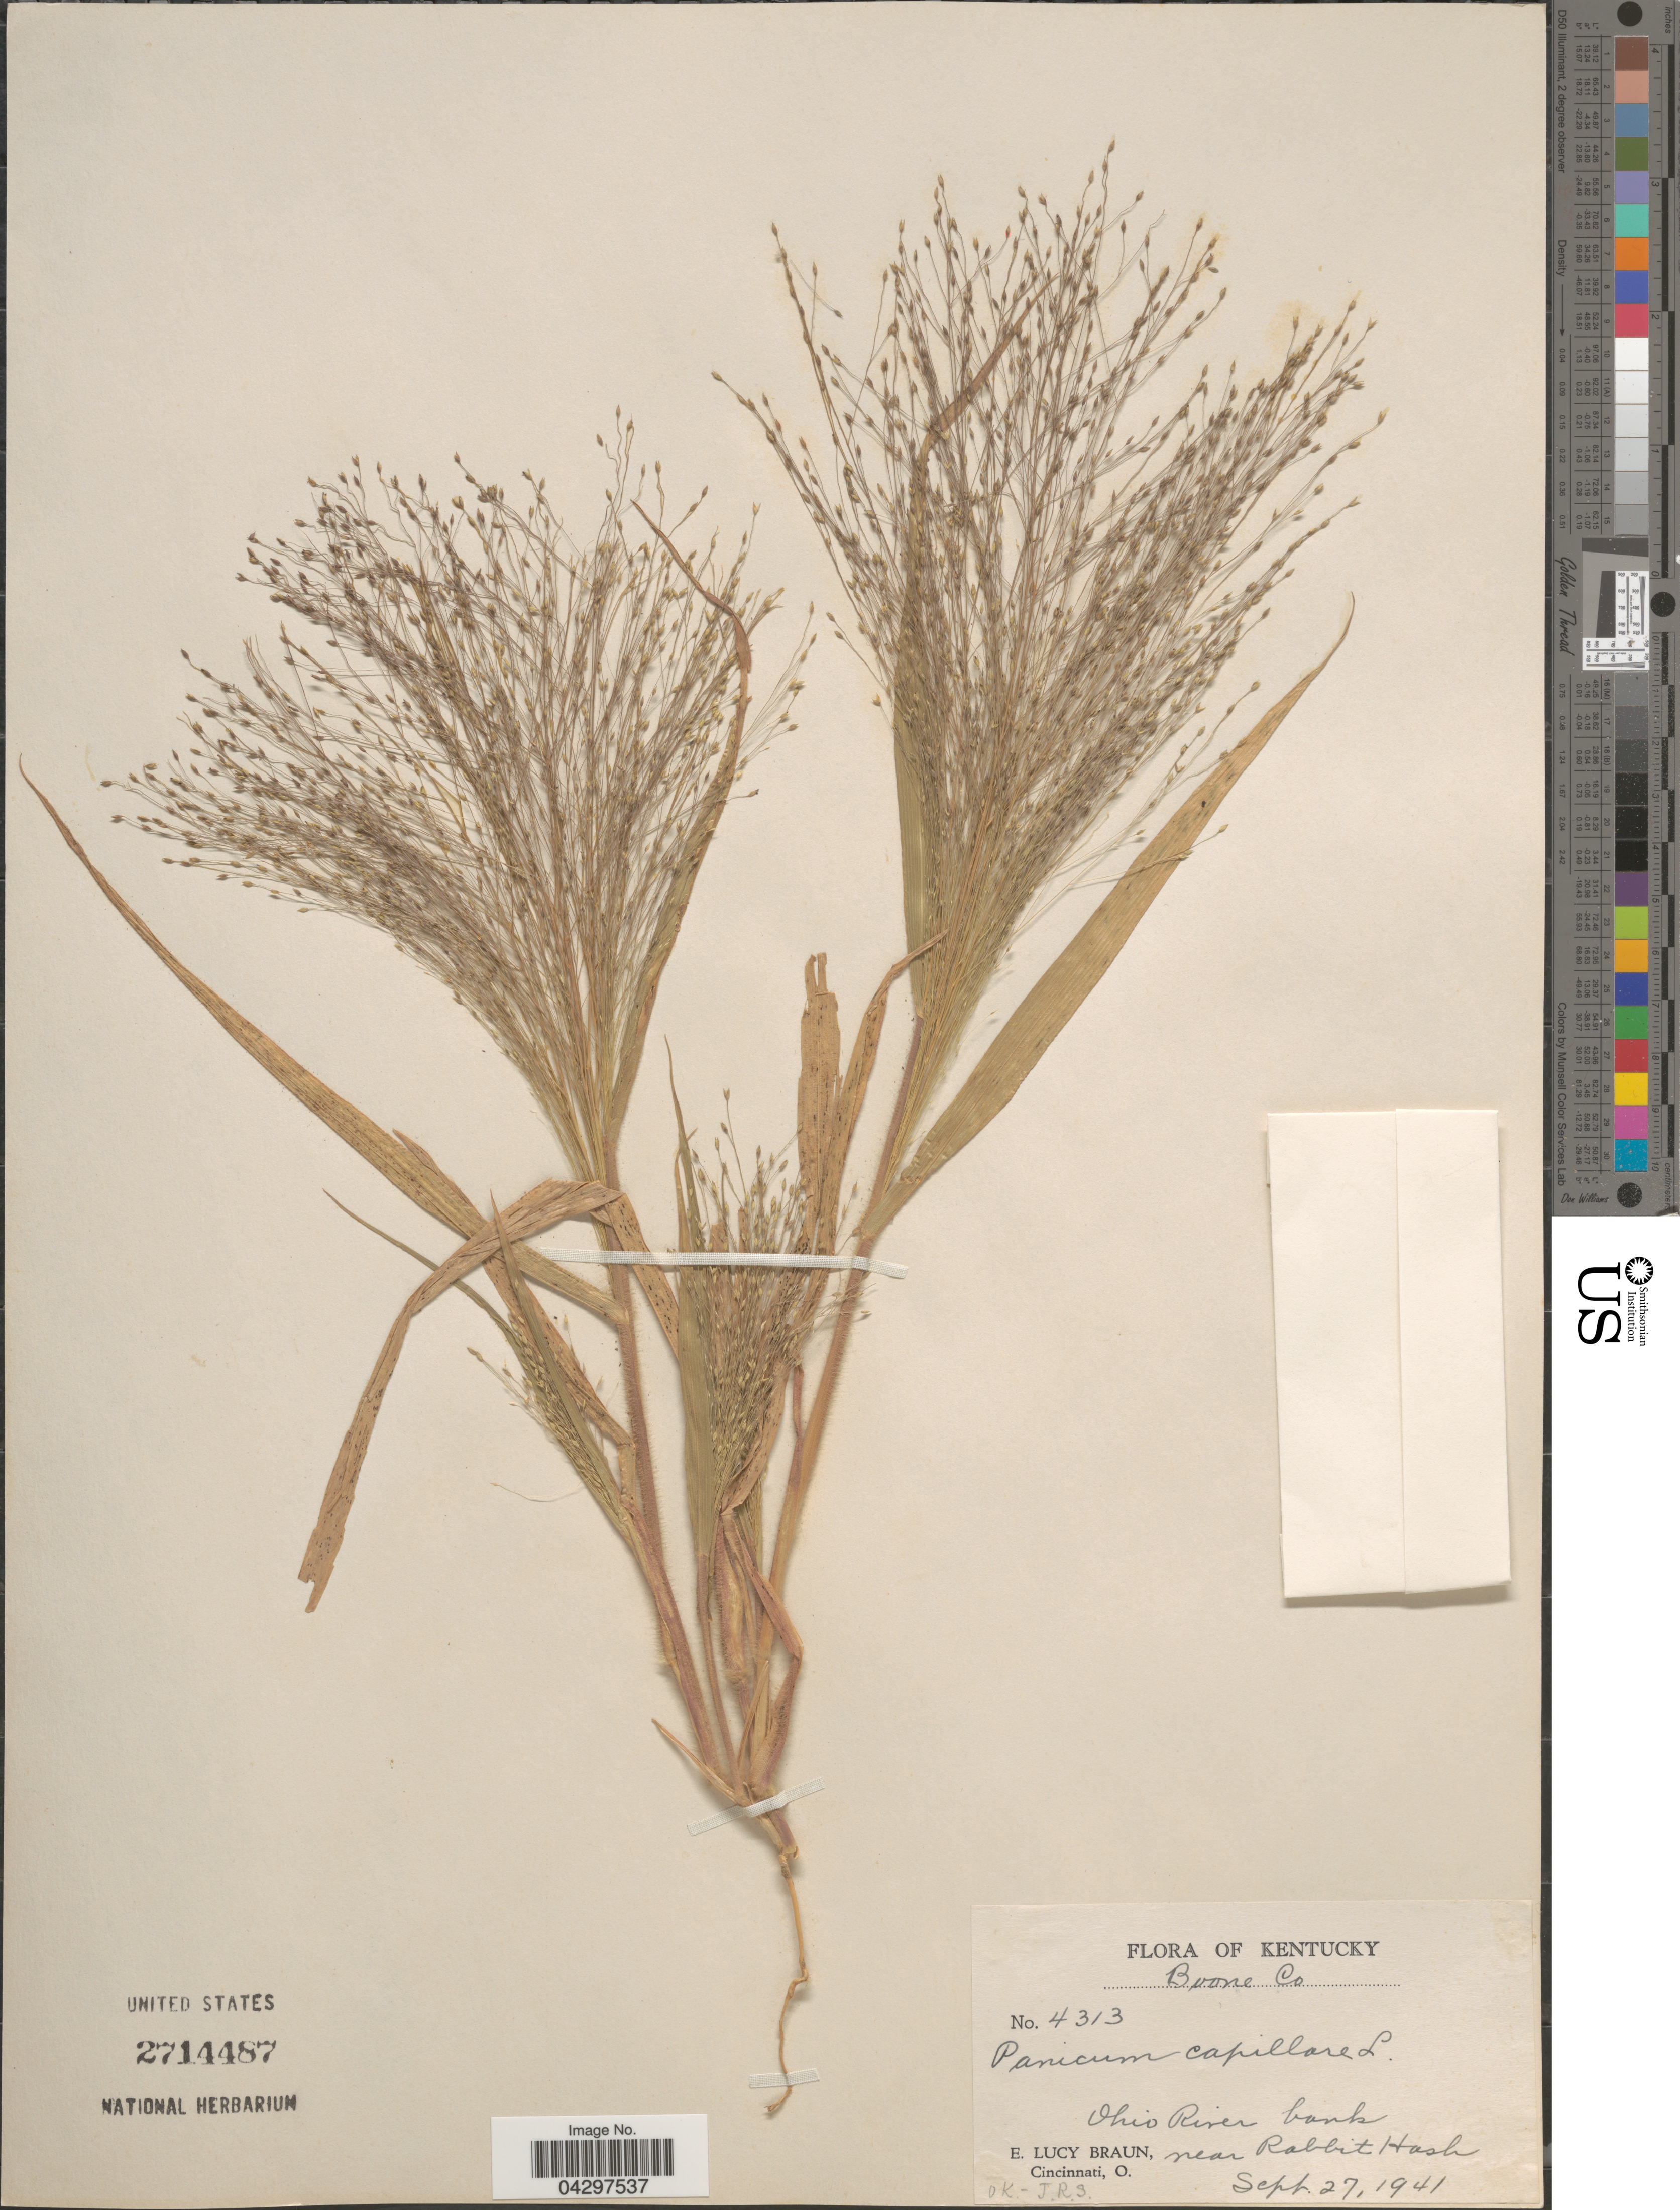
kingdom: Plantae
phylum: Tracheophyta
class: Liliopsida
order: Poales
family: Poaceae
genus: Panicum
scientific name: Panicum capillare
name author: L.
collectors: E. L. Braun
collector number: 4313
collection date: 1941-09-27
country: United States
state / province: Kentucky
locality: Boone Co. Ohio River bank near Rabbit Hash.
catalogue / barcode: US 2714487